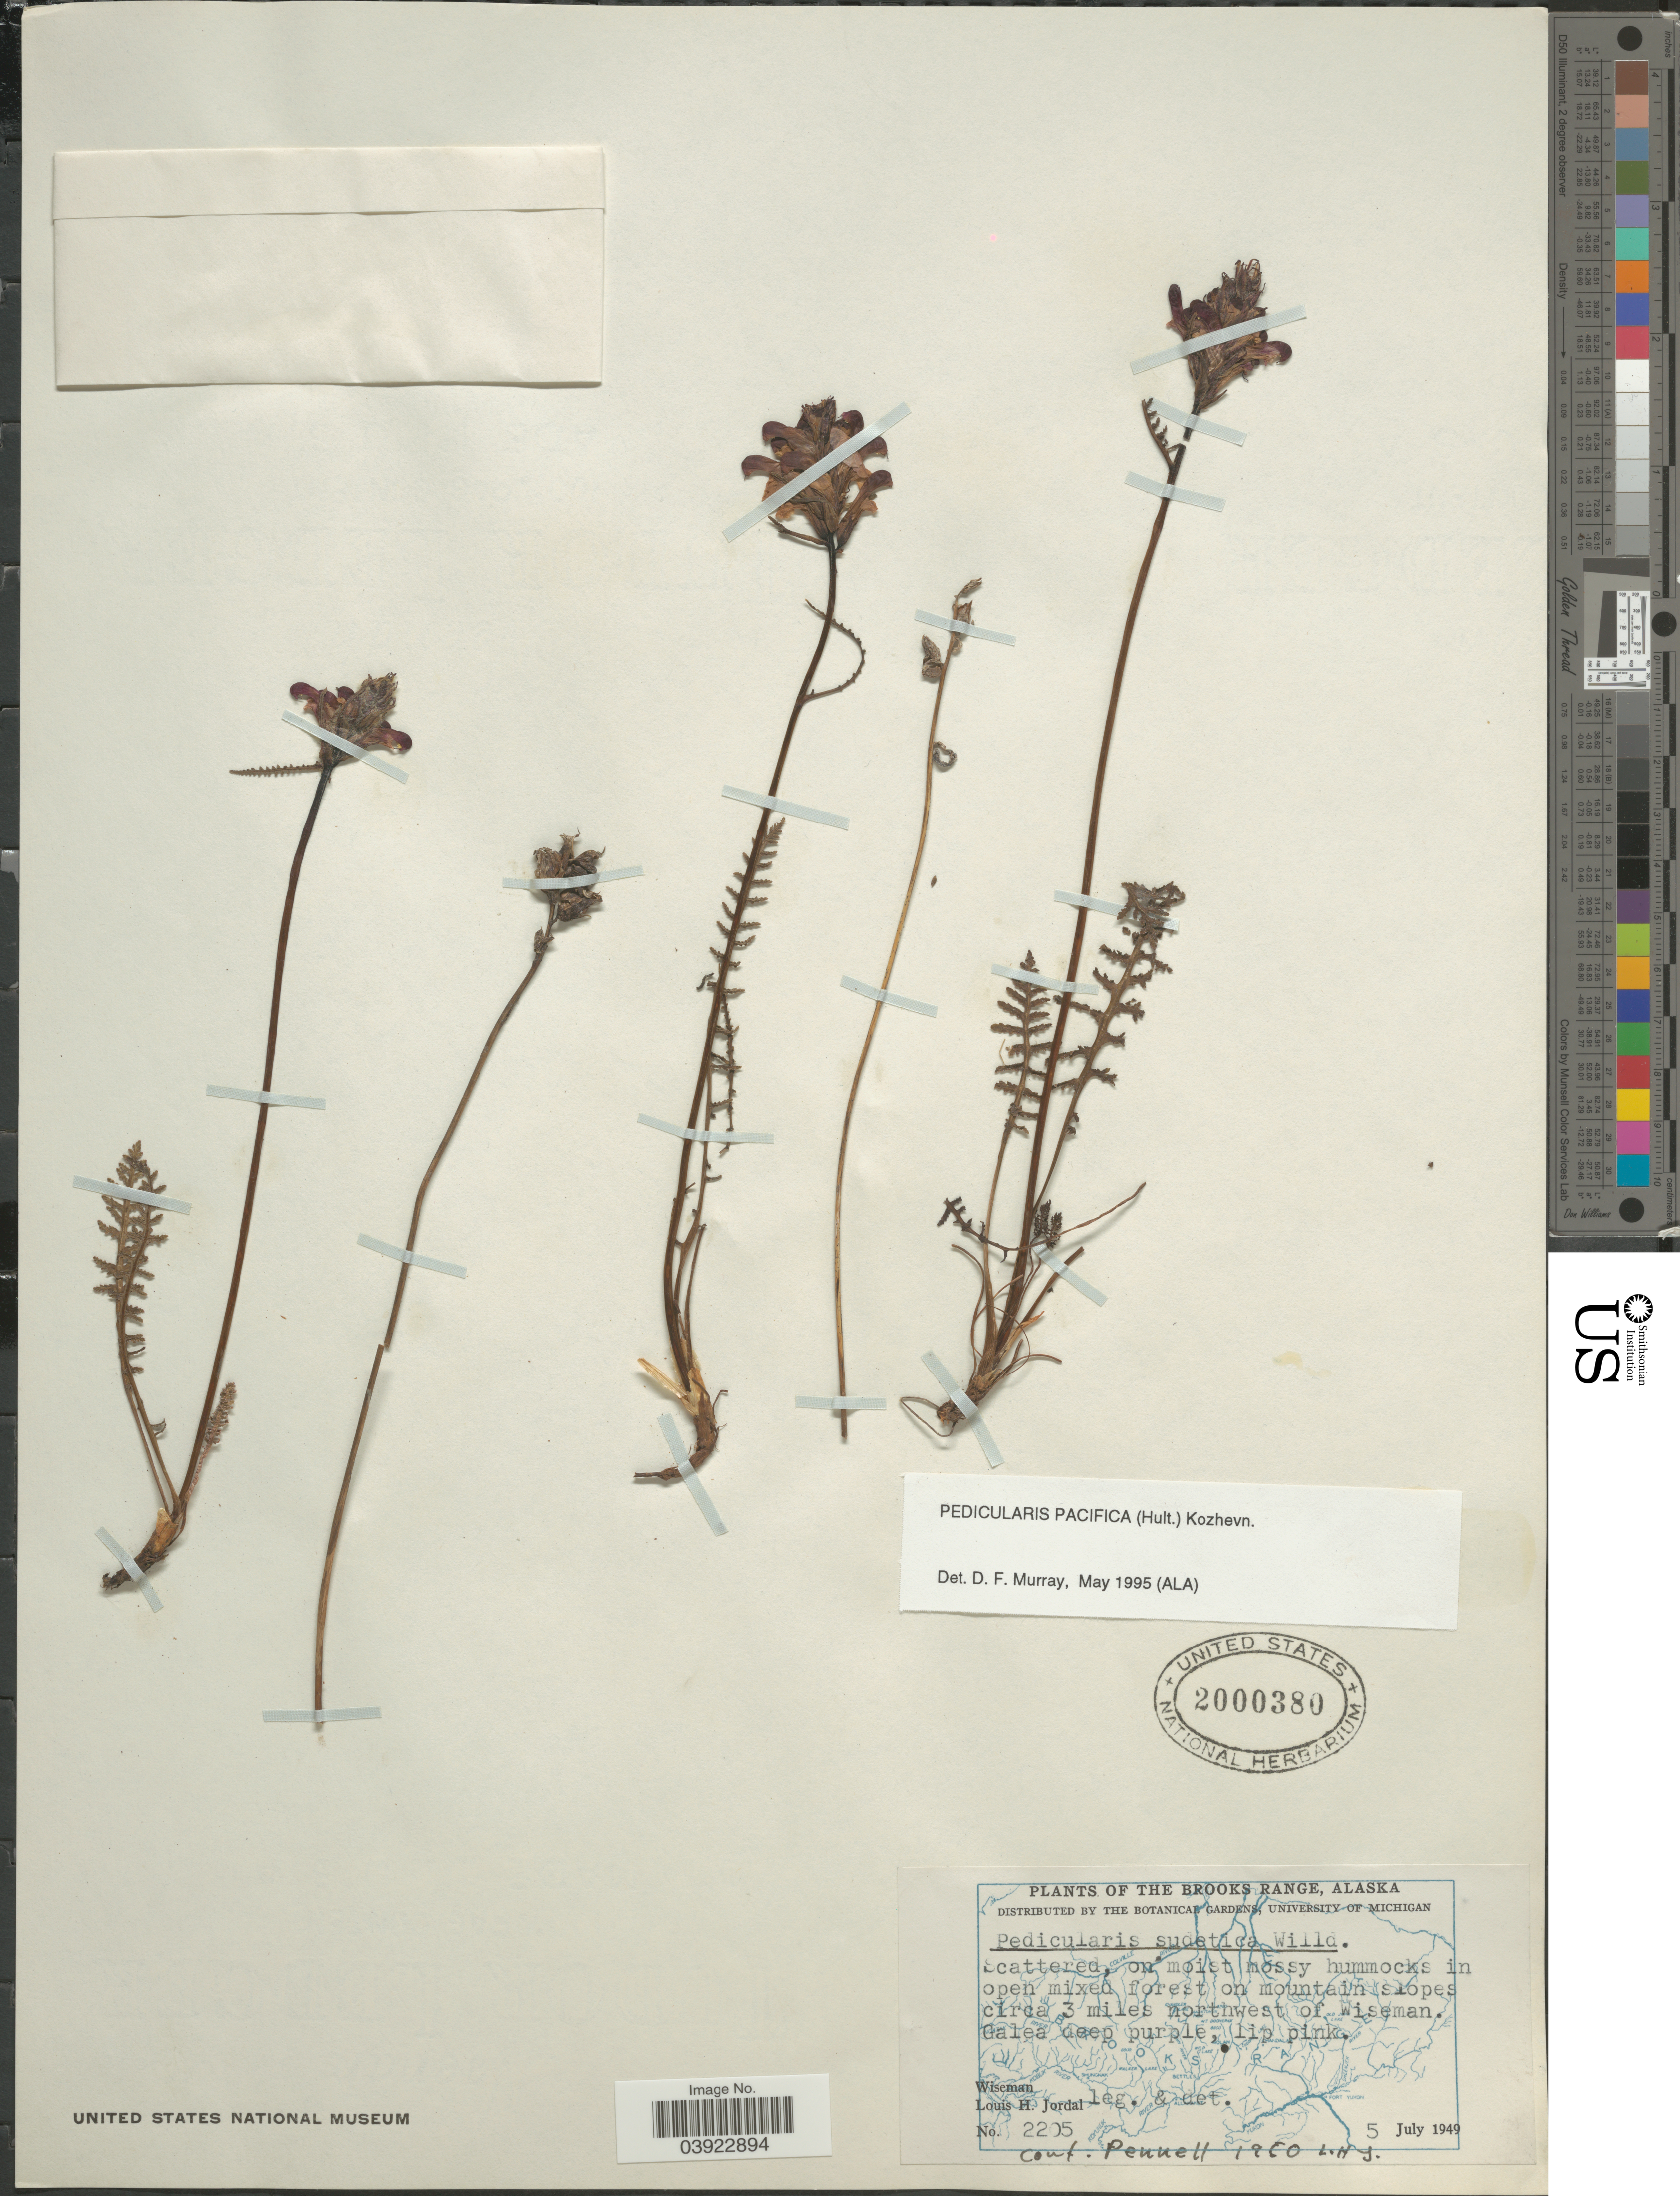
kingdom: Plantae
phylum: Tracheophyta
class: Magnoliopsida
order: Lamiales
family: Orobanchaceae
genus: Pedicularis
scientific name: Pedicularis pacifica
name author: (Hultén) Kozhevn.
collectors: L. Jordal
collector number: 2205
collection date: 1949-07-05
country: United States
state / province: Alaska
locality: The Brooks Range. In open mixed forest on mountain slopes circa 3 miles northwest of Wiseman. Wiseman.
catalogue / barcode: US 2000380